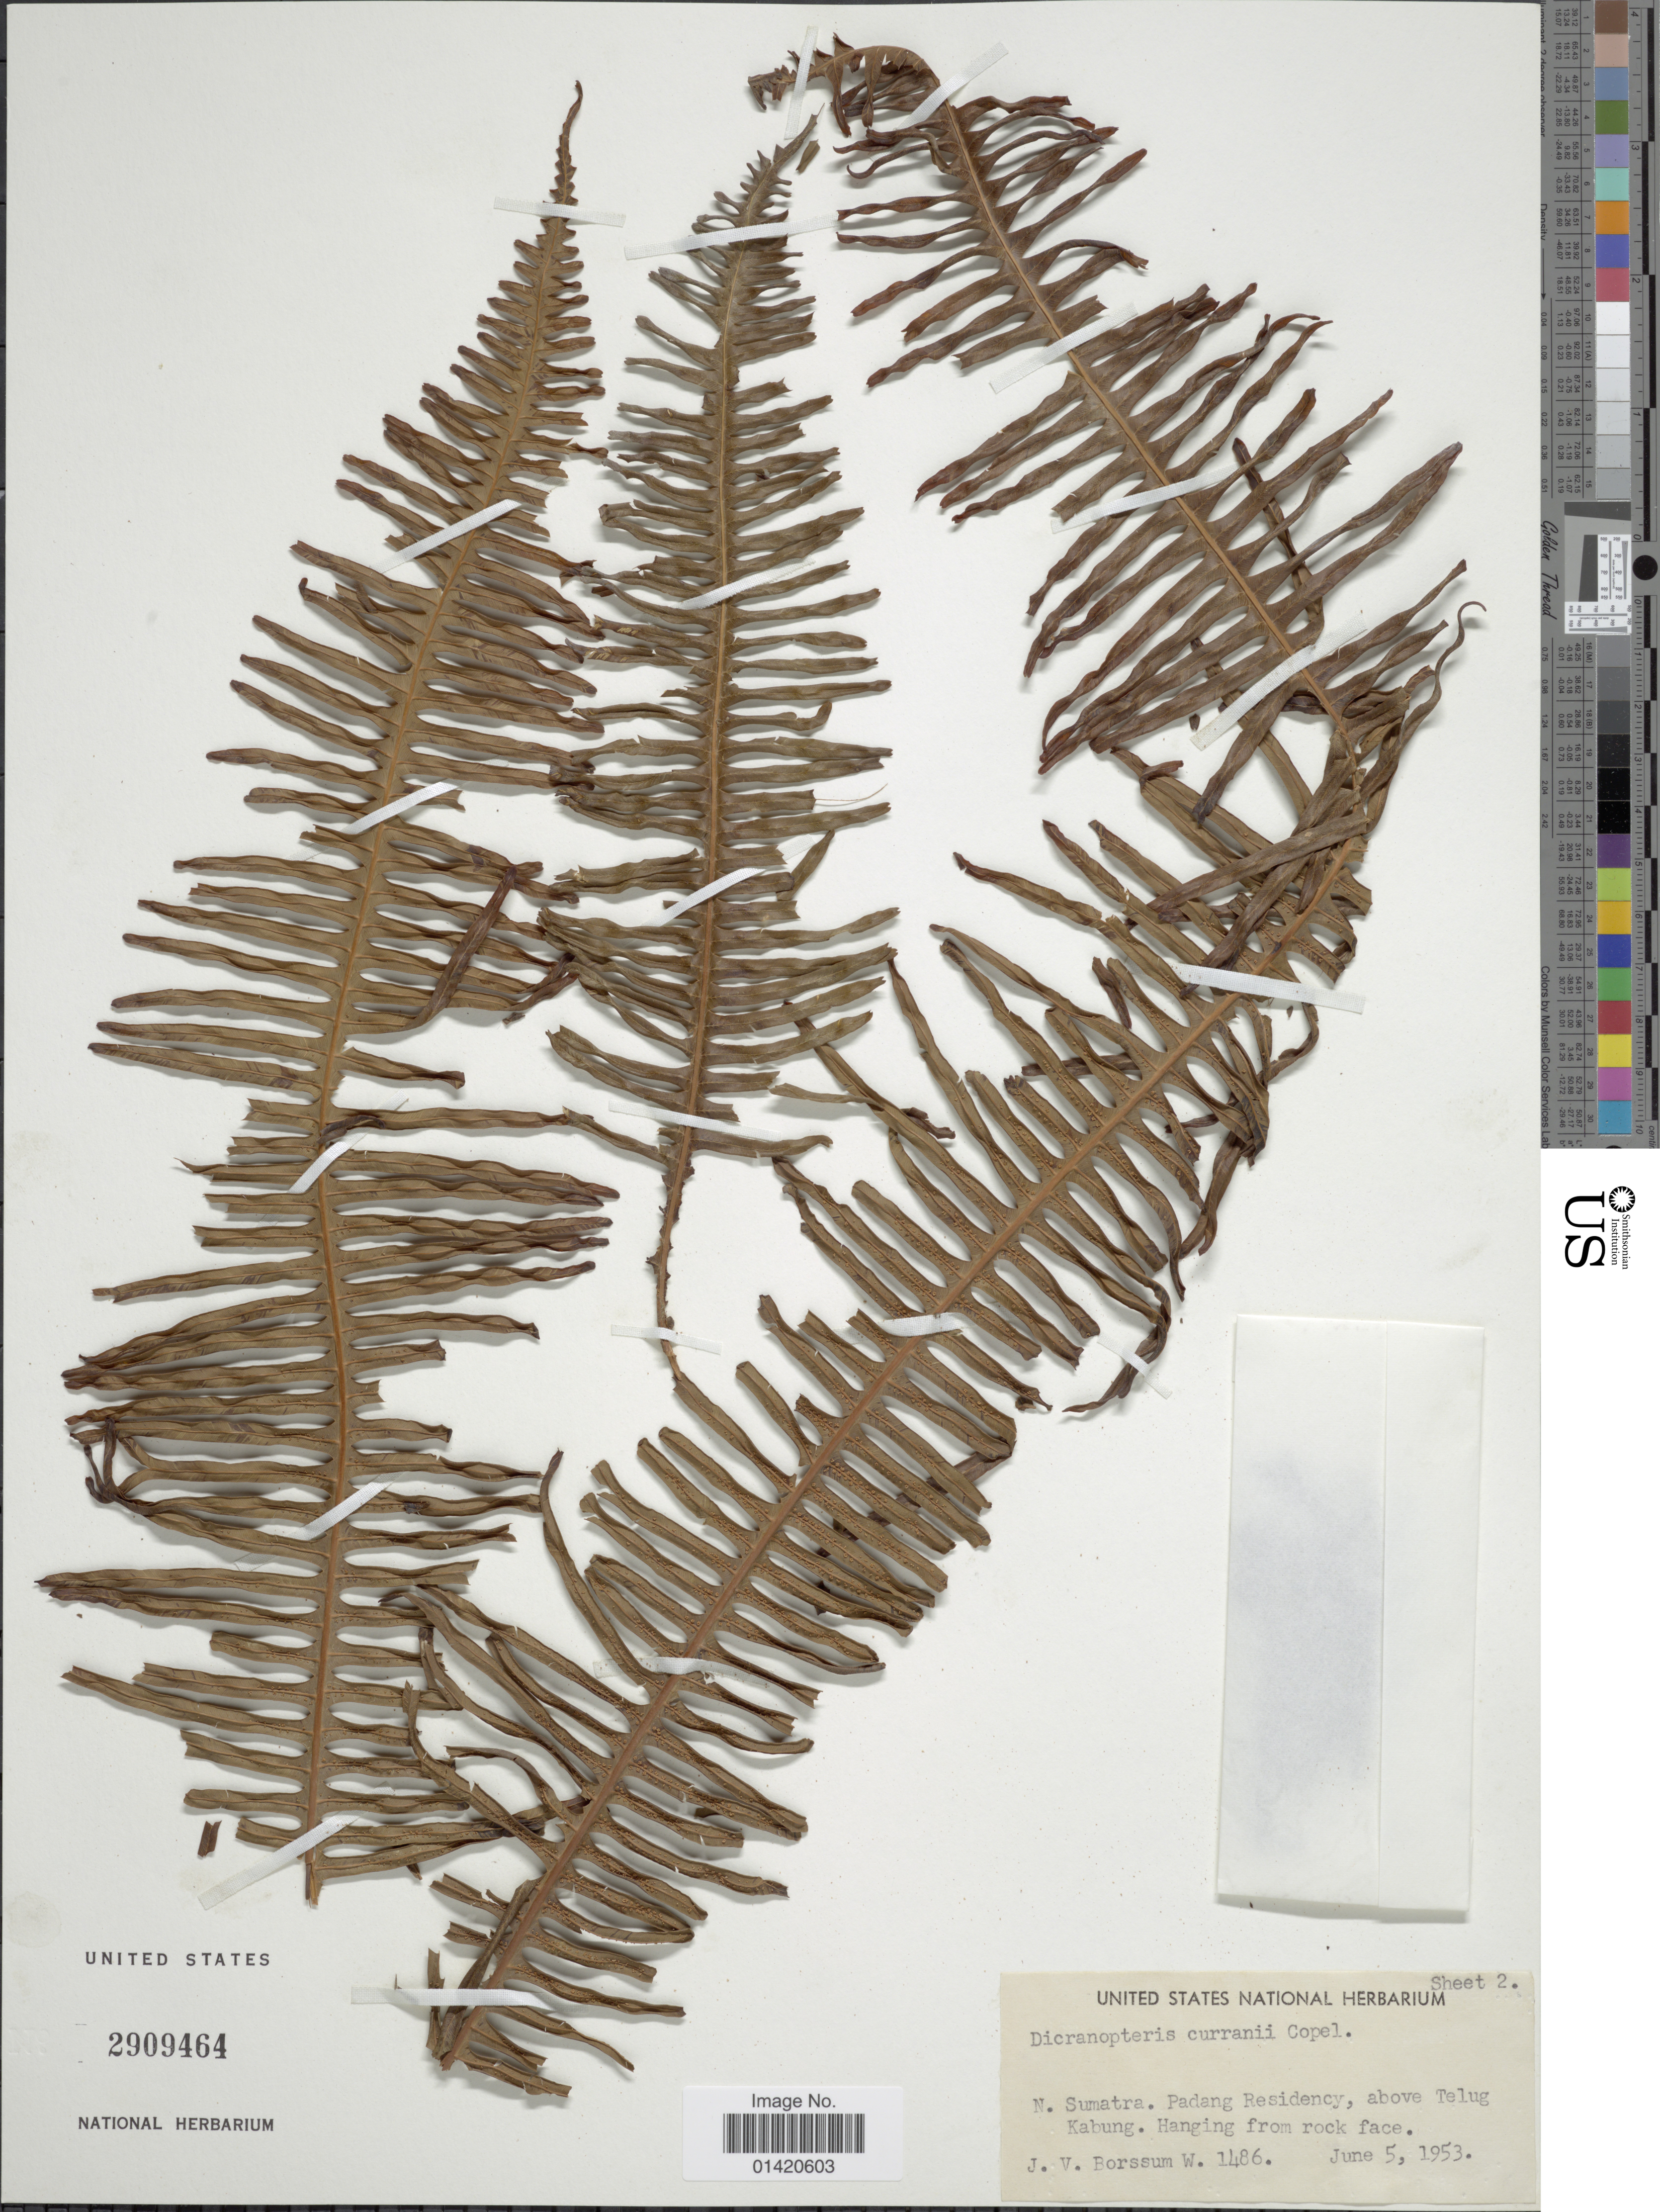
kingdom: Plantae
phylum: Tracheophyta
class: Polypodiopsida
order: Gleicheniales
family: Gleicheniaceae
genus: Dicranopteris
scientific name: Dicranopteris curranii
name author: Copel.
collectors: J. Borssum Waalkes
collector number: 1486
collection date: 1953-06-05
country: Indonesia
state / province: Sumatra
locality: N Sumatra padang Residency, above Telug Kabung.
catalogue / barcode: US 2909464